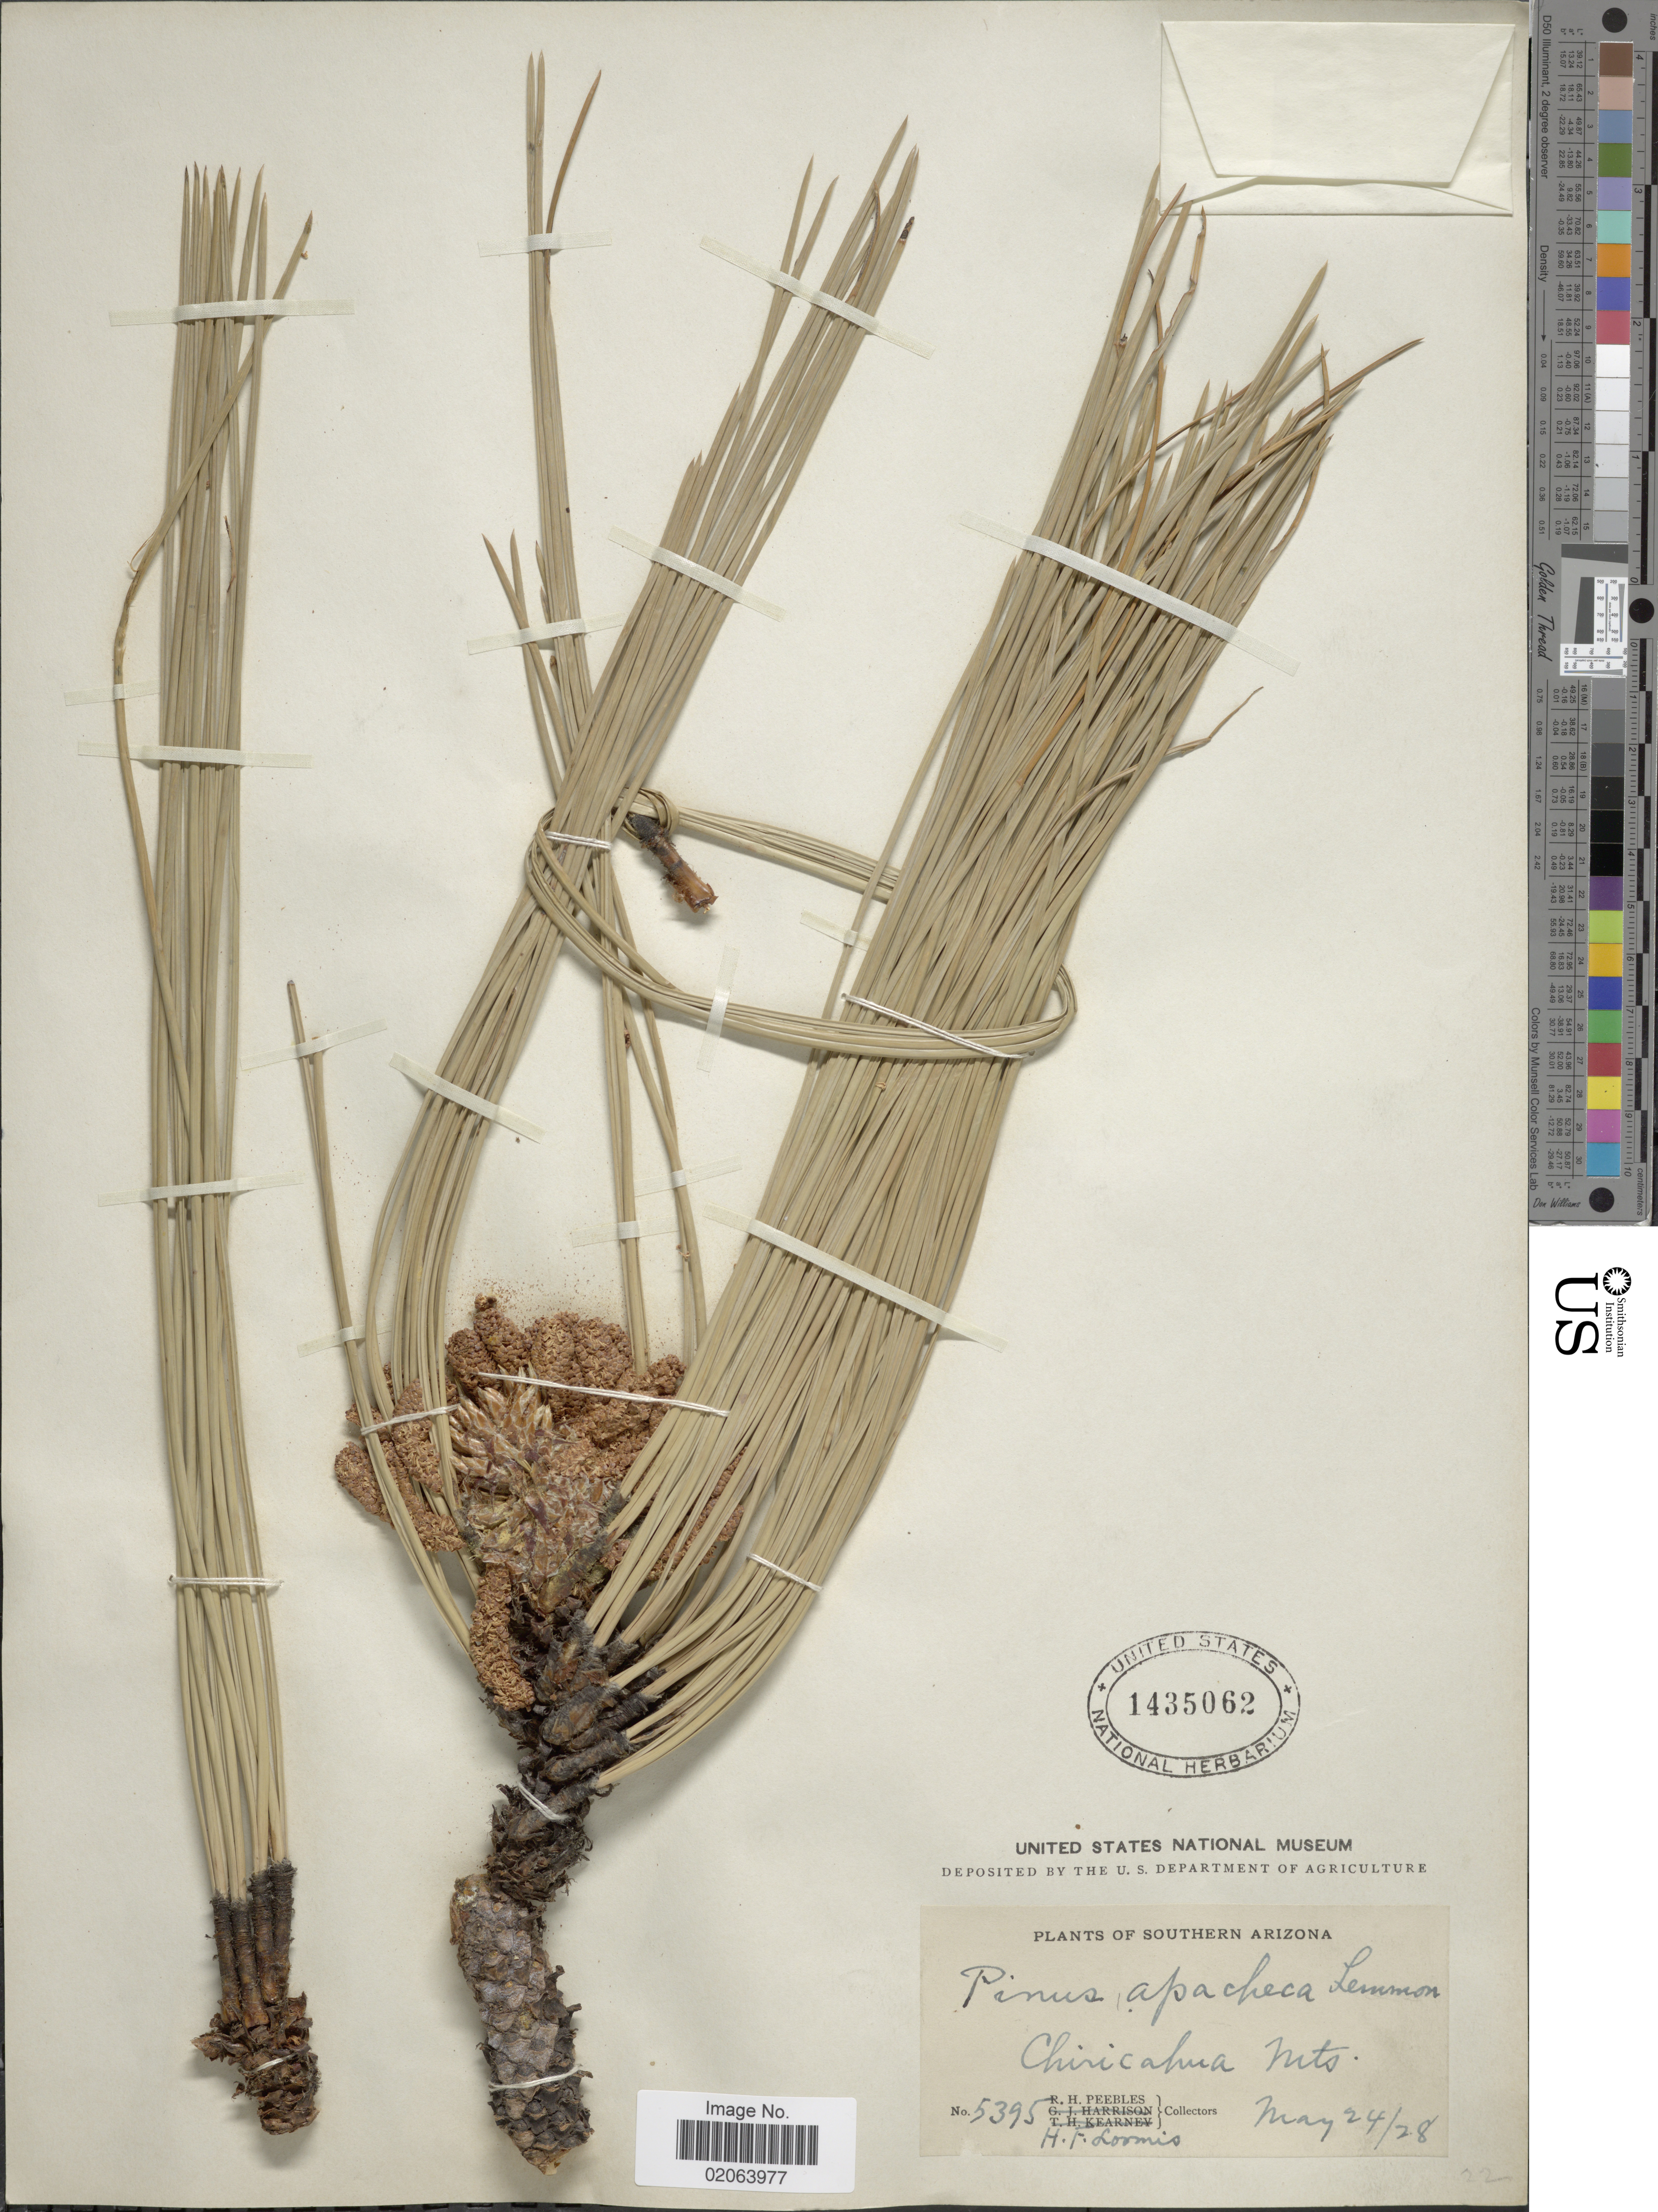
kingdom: Plantae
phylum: Tracheophyta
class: Pinopsida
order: Pinales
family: Pinaceae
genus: Pinus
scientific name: Pinus engelmannii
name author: Carrière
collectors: R. H. Peebles & H. F. Loomis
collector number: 5395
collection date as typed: Transcribed d/m/y: 24/5/28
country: United States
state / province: Arizona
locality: Southern Arizona. Chiricahua Mts.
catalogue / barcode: US 1435062